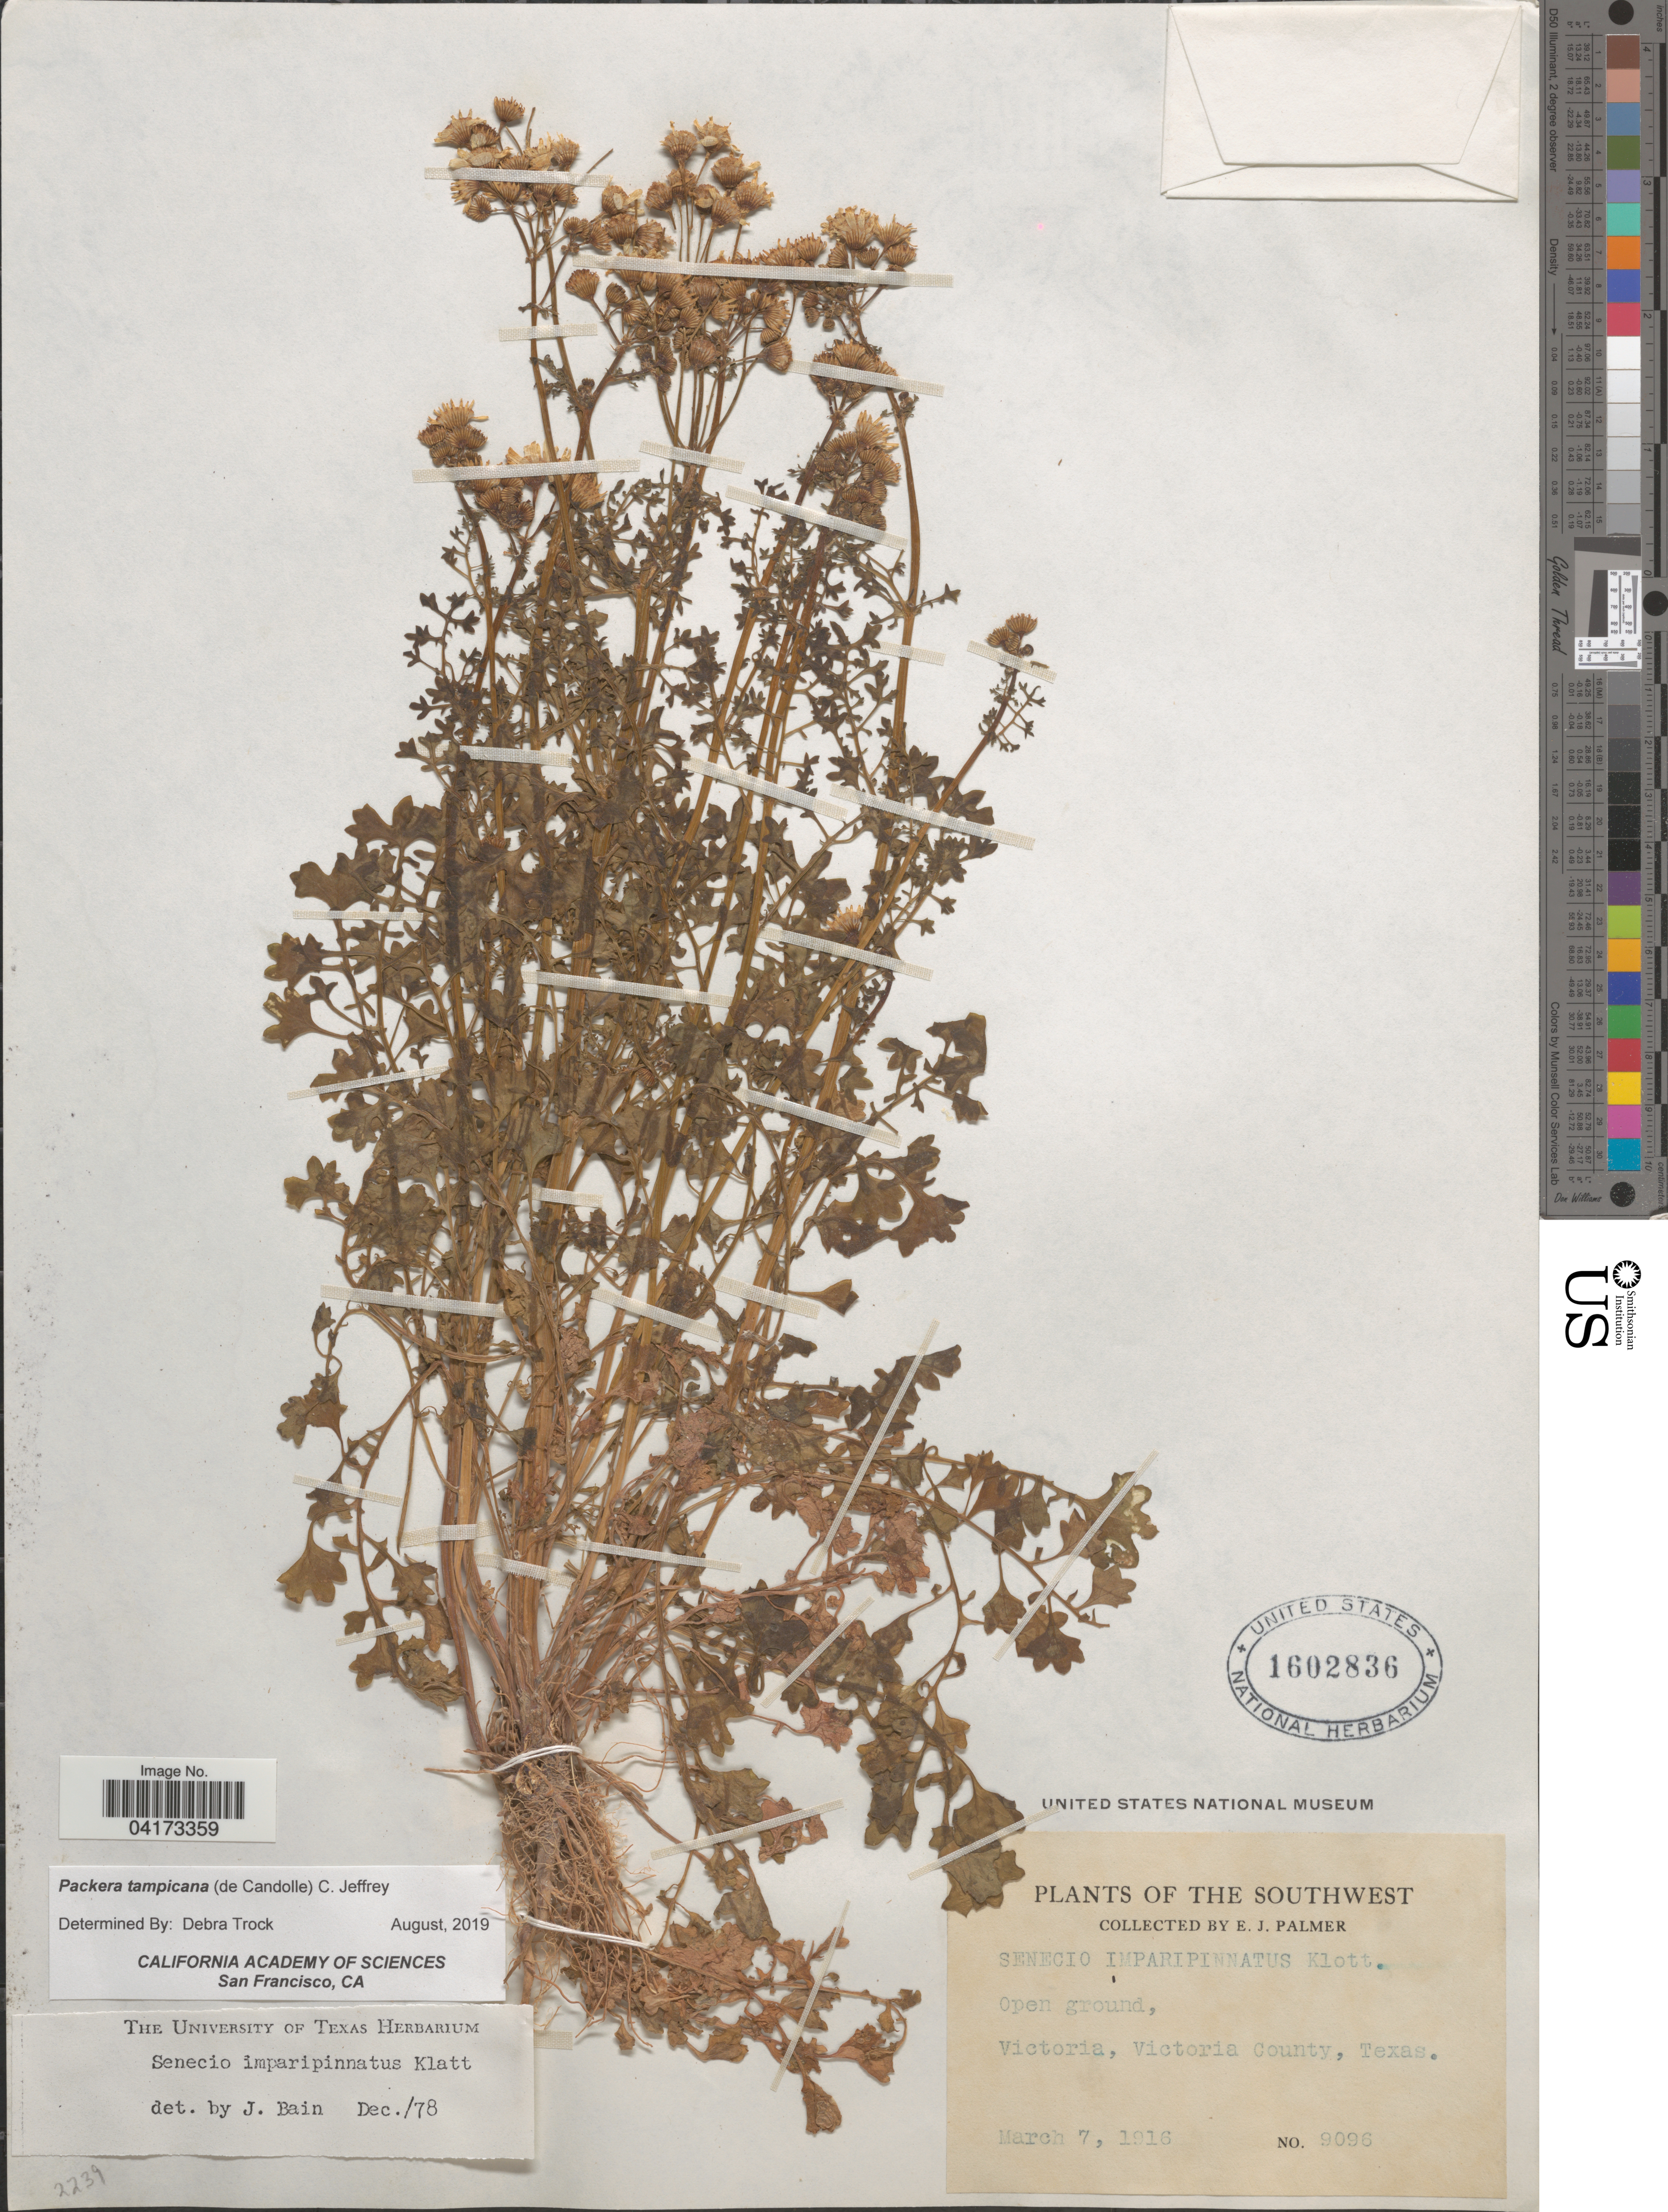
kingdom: Plantae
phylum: Tracheophyta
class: Magnoliopsida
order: Asterales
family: Asteraceae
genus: Packera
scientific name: Packera tampicana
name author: (DC.) C. Jeffrey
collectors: E. J. Palmer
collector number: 9096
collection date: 1916-03-07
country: United States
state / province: Texas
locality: The Southwest. Vicitoria, Victoria County.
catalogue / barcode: US 1602836